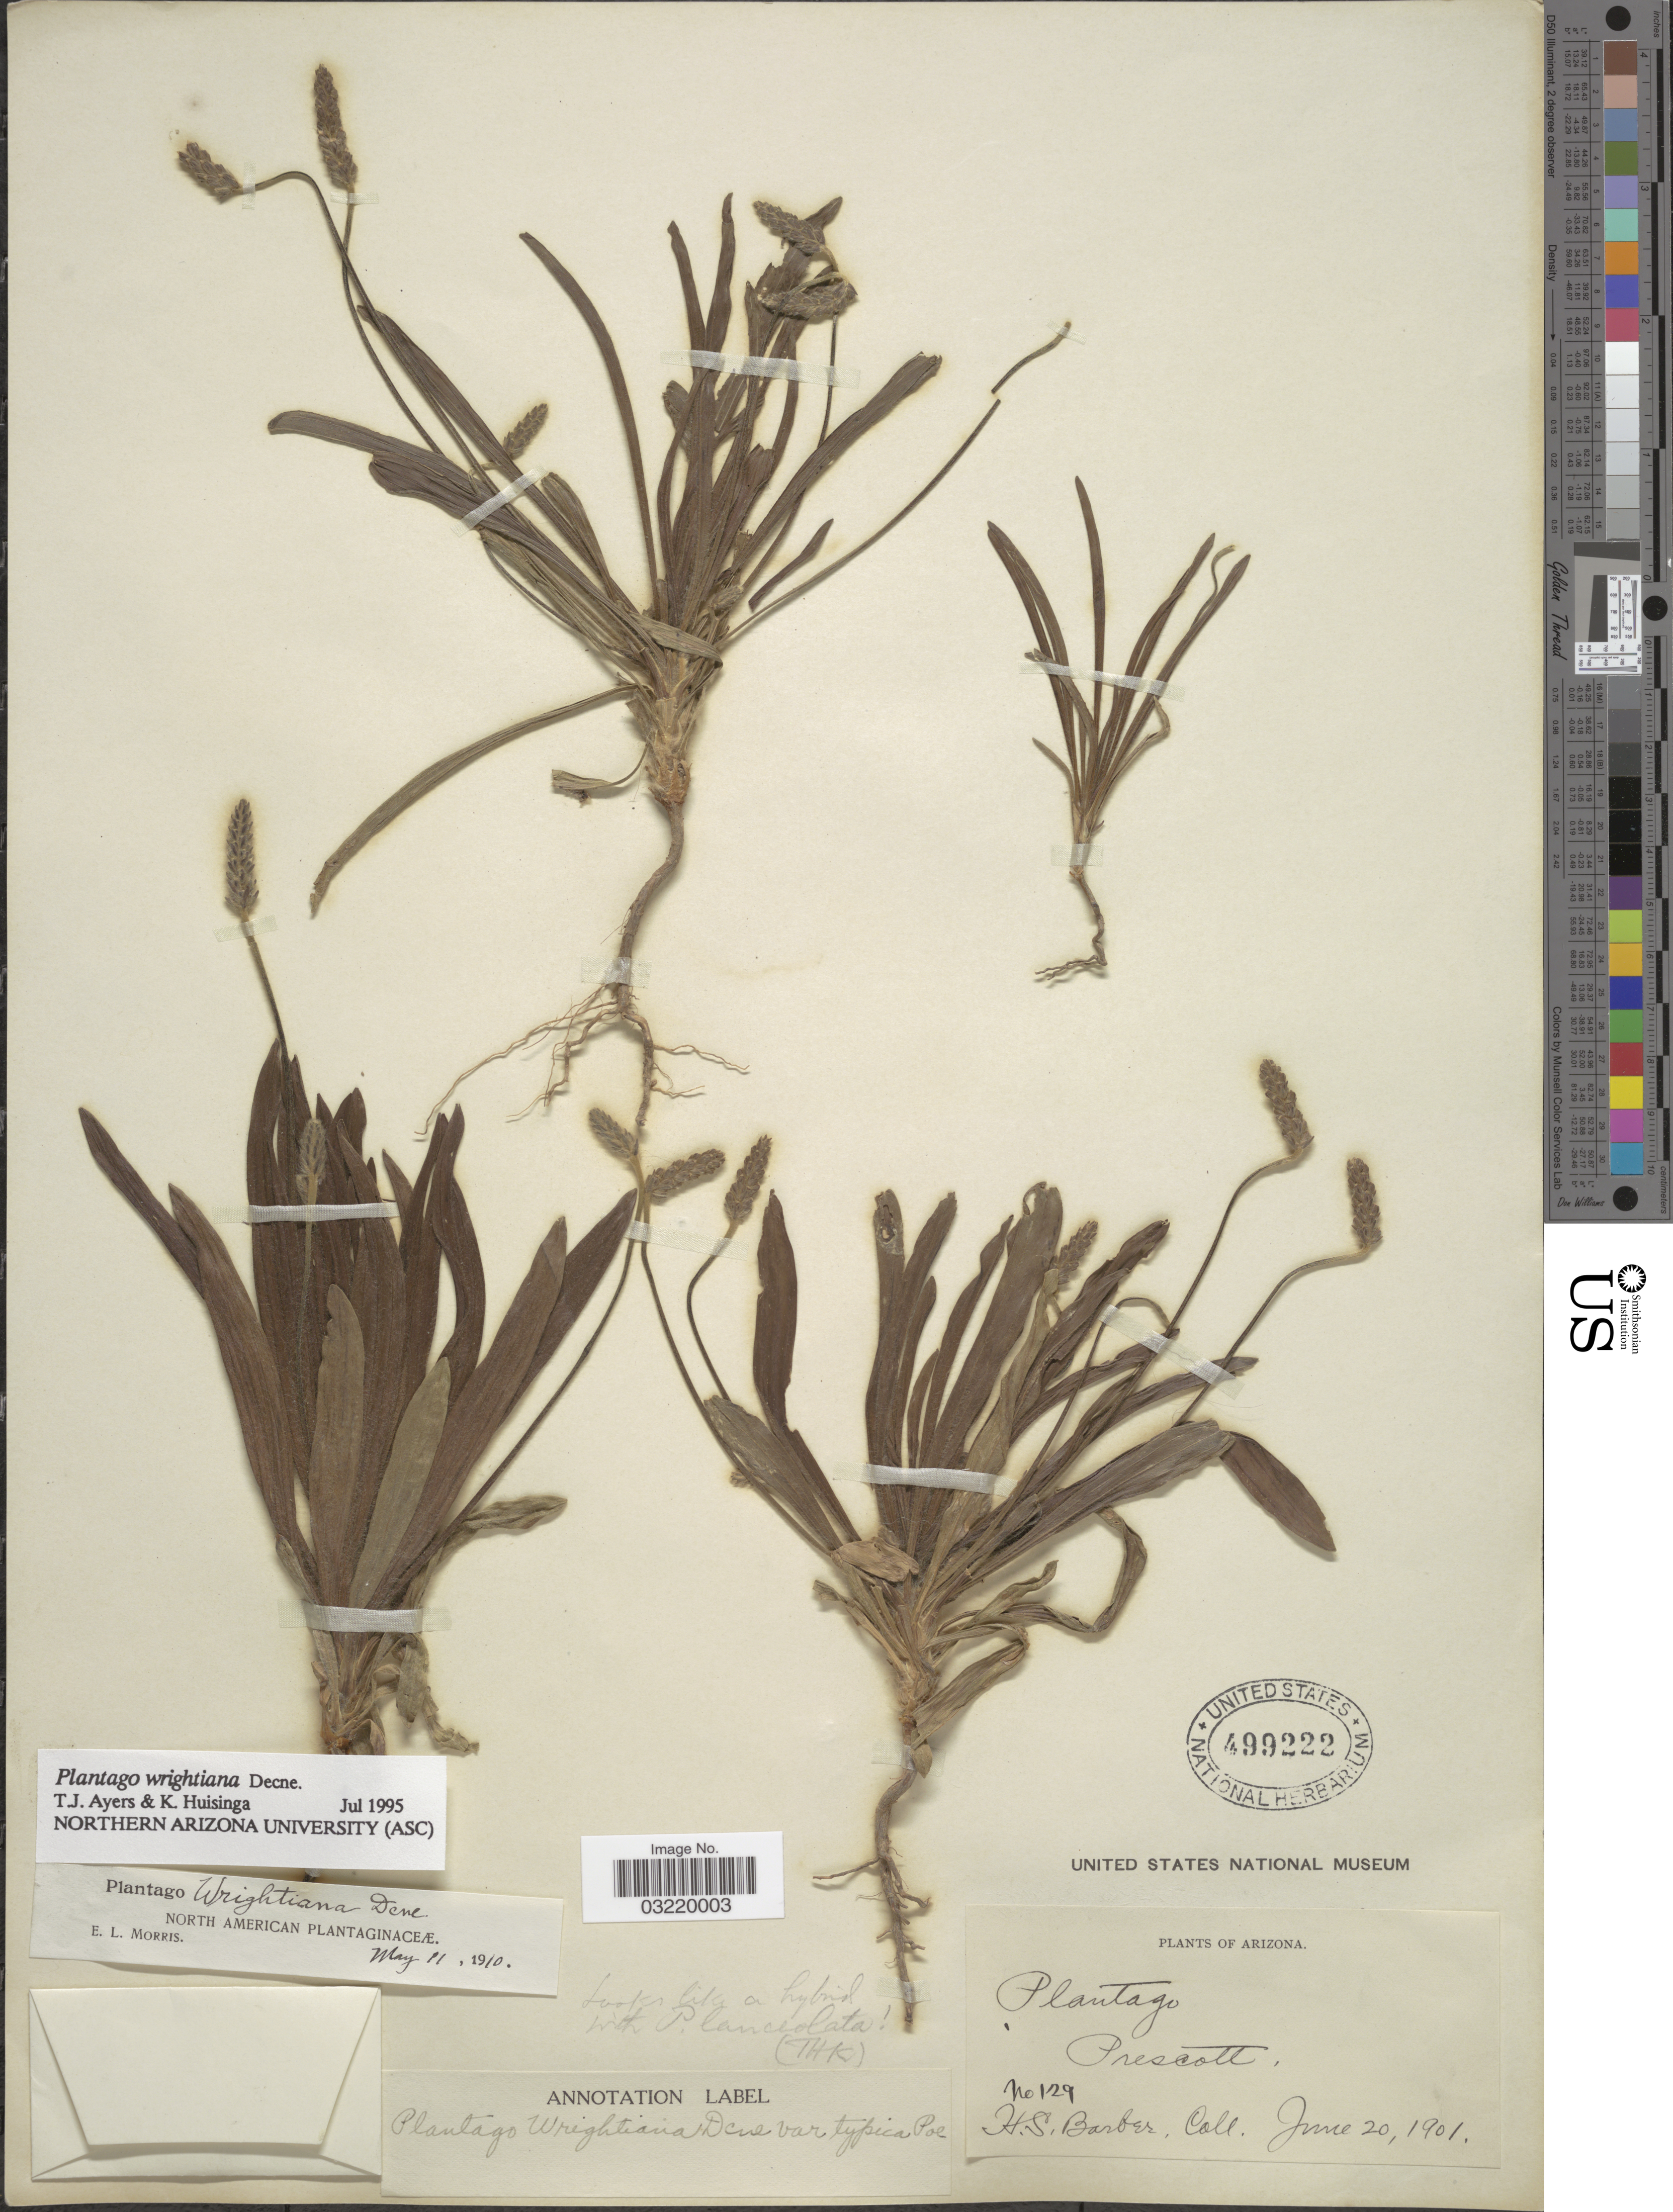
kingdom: Plantae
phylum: Tracheophyta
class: Magnoliopsida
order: Lamiales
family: Plantaginaceae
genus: Plantago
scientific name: Plantago wrightiana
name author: Decne. ex A. DC.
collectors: H. Barber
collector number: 129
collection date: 1901-06-20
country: United States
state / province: Arizona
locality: Prescott.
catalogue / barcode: US 499222